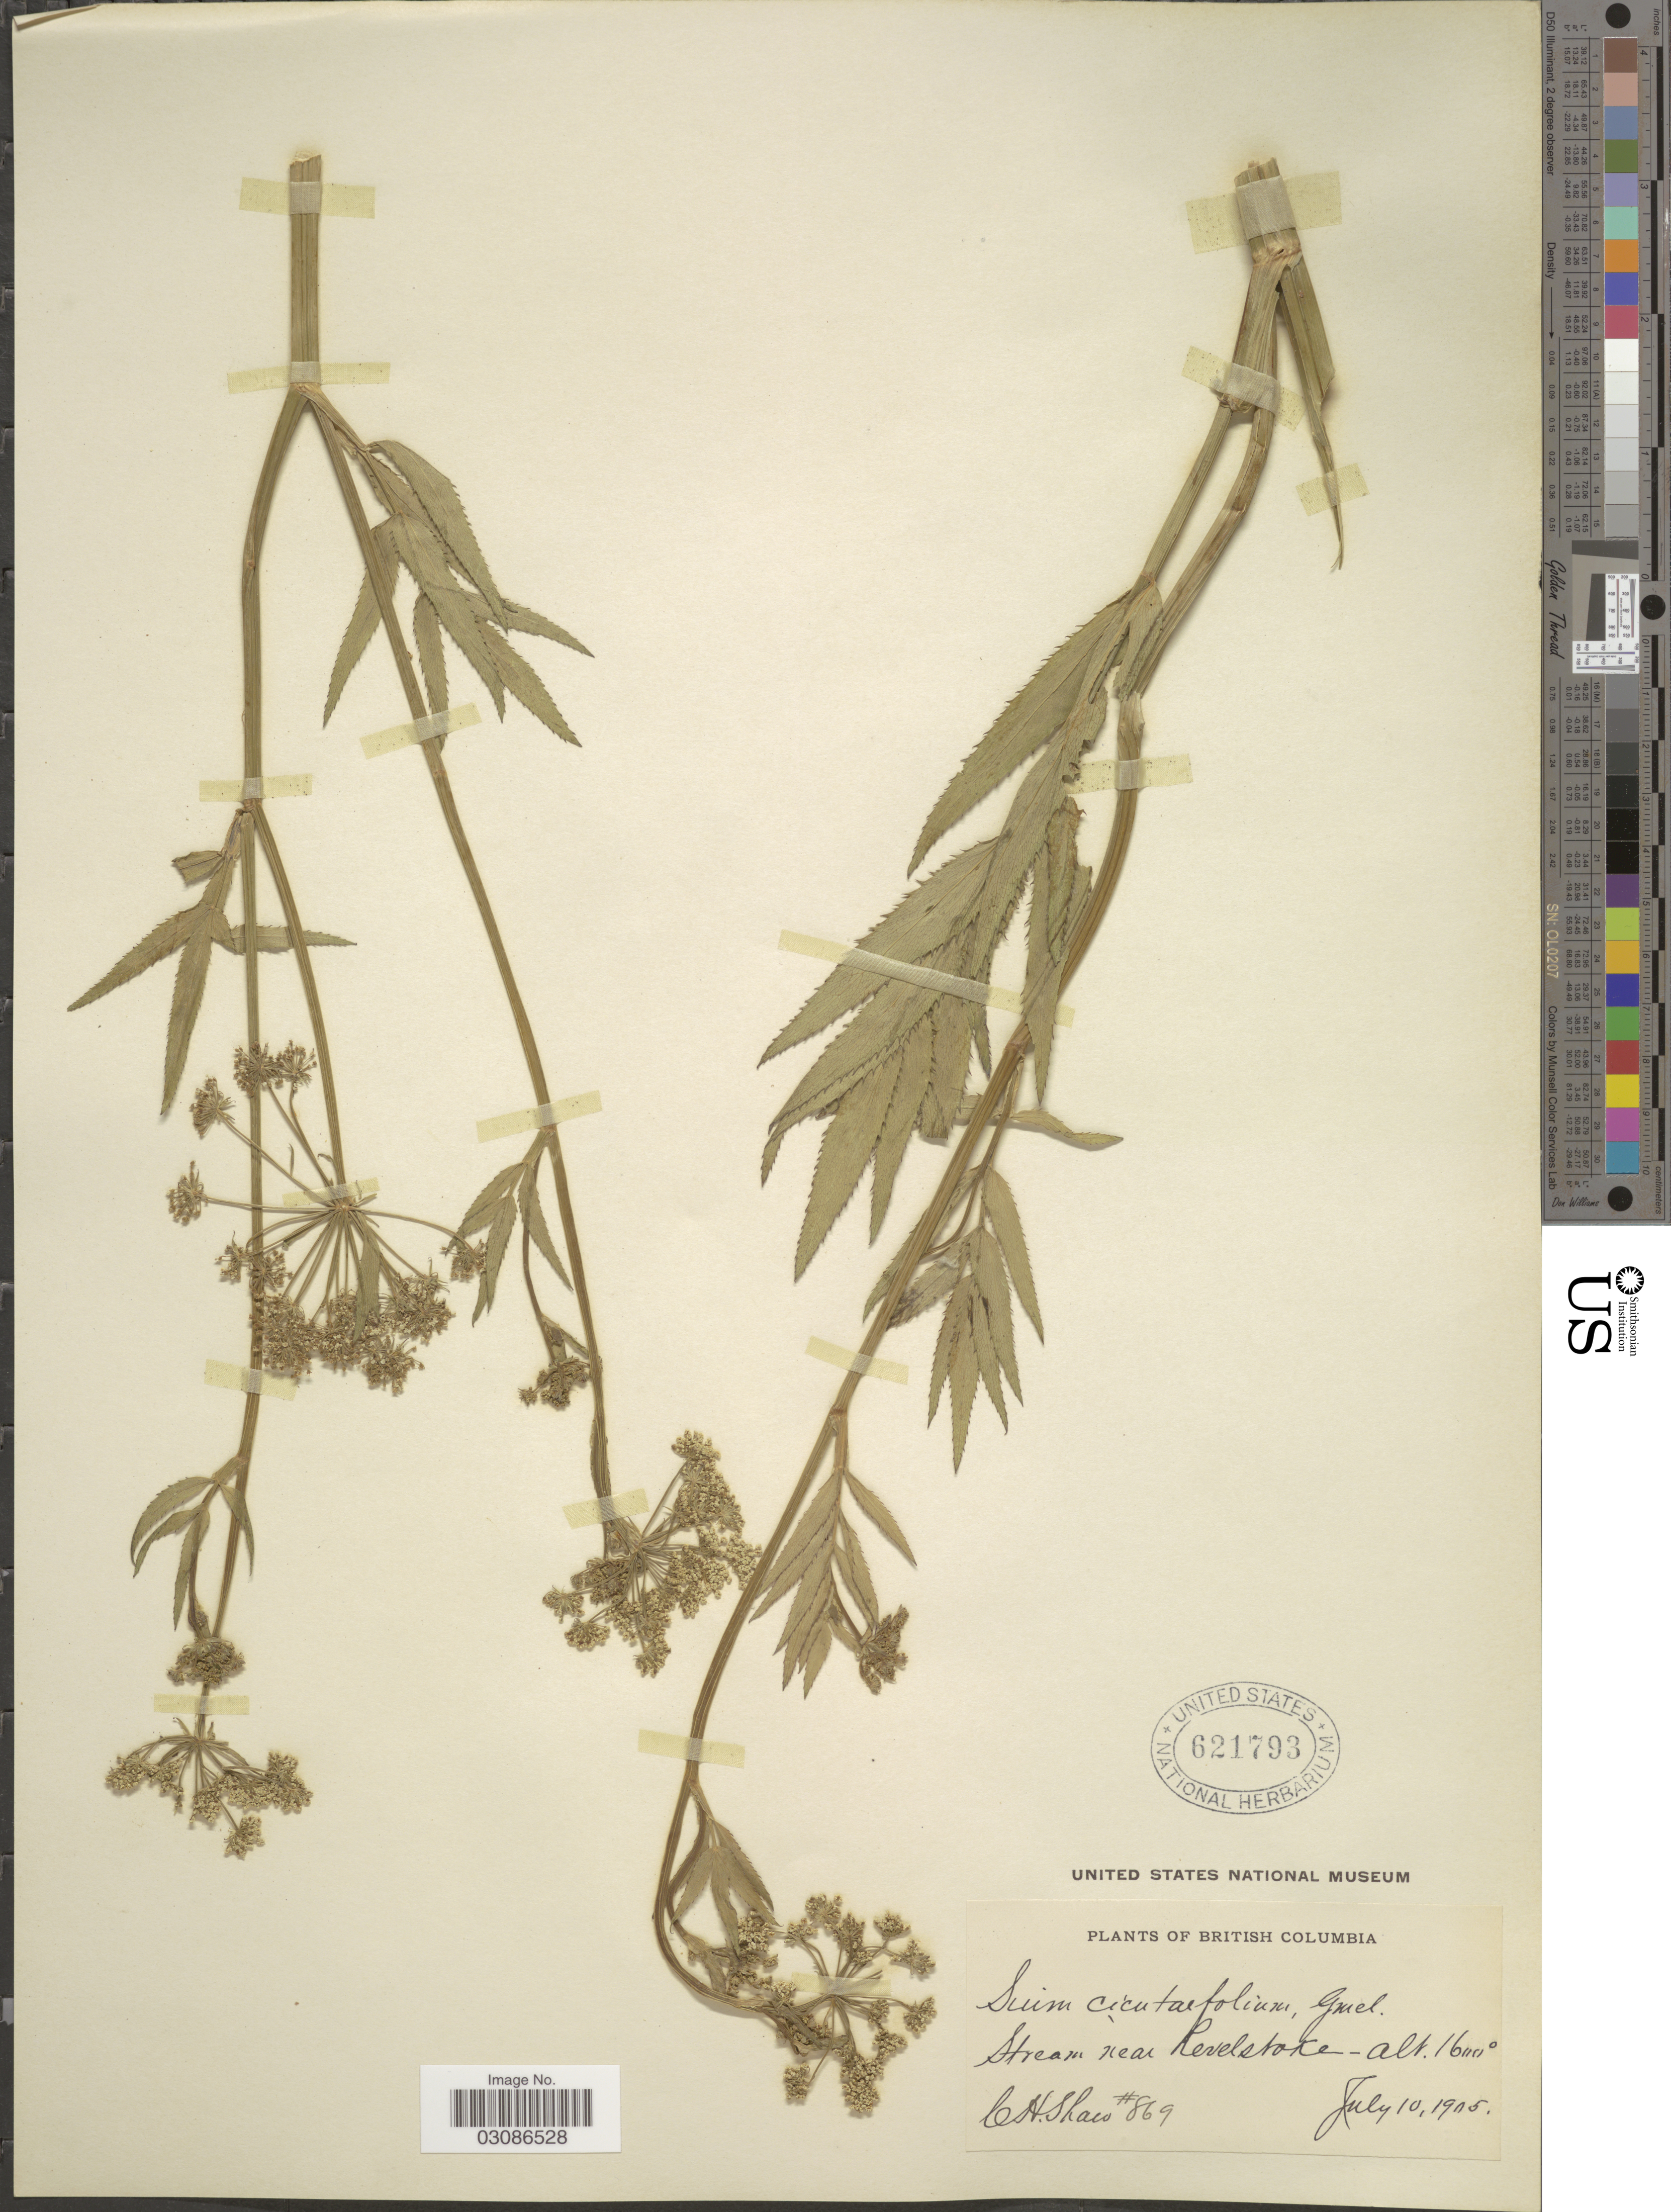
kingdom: Plantae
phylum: Tracheophyta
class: Magnoliopsida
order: Apiales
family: Apiaceae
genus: Sium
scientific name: Sium suave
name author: Walter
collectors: C. H. Shaw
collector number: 869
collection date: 1905-07-10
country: Canada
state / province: British Columbia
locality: Stream near Revelstoke.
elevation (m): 488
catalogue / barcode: US 621793